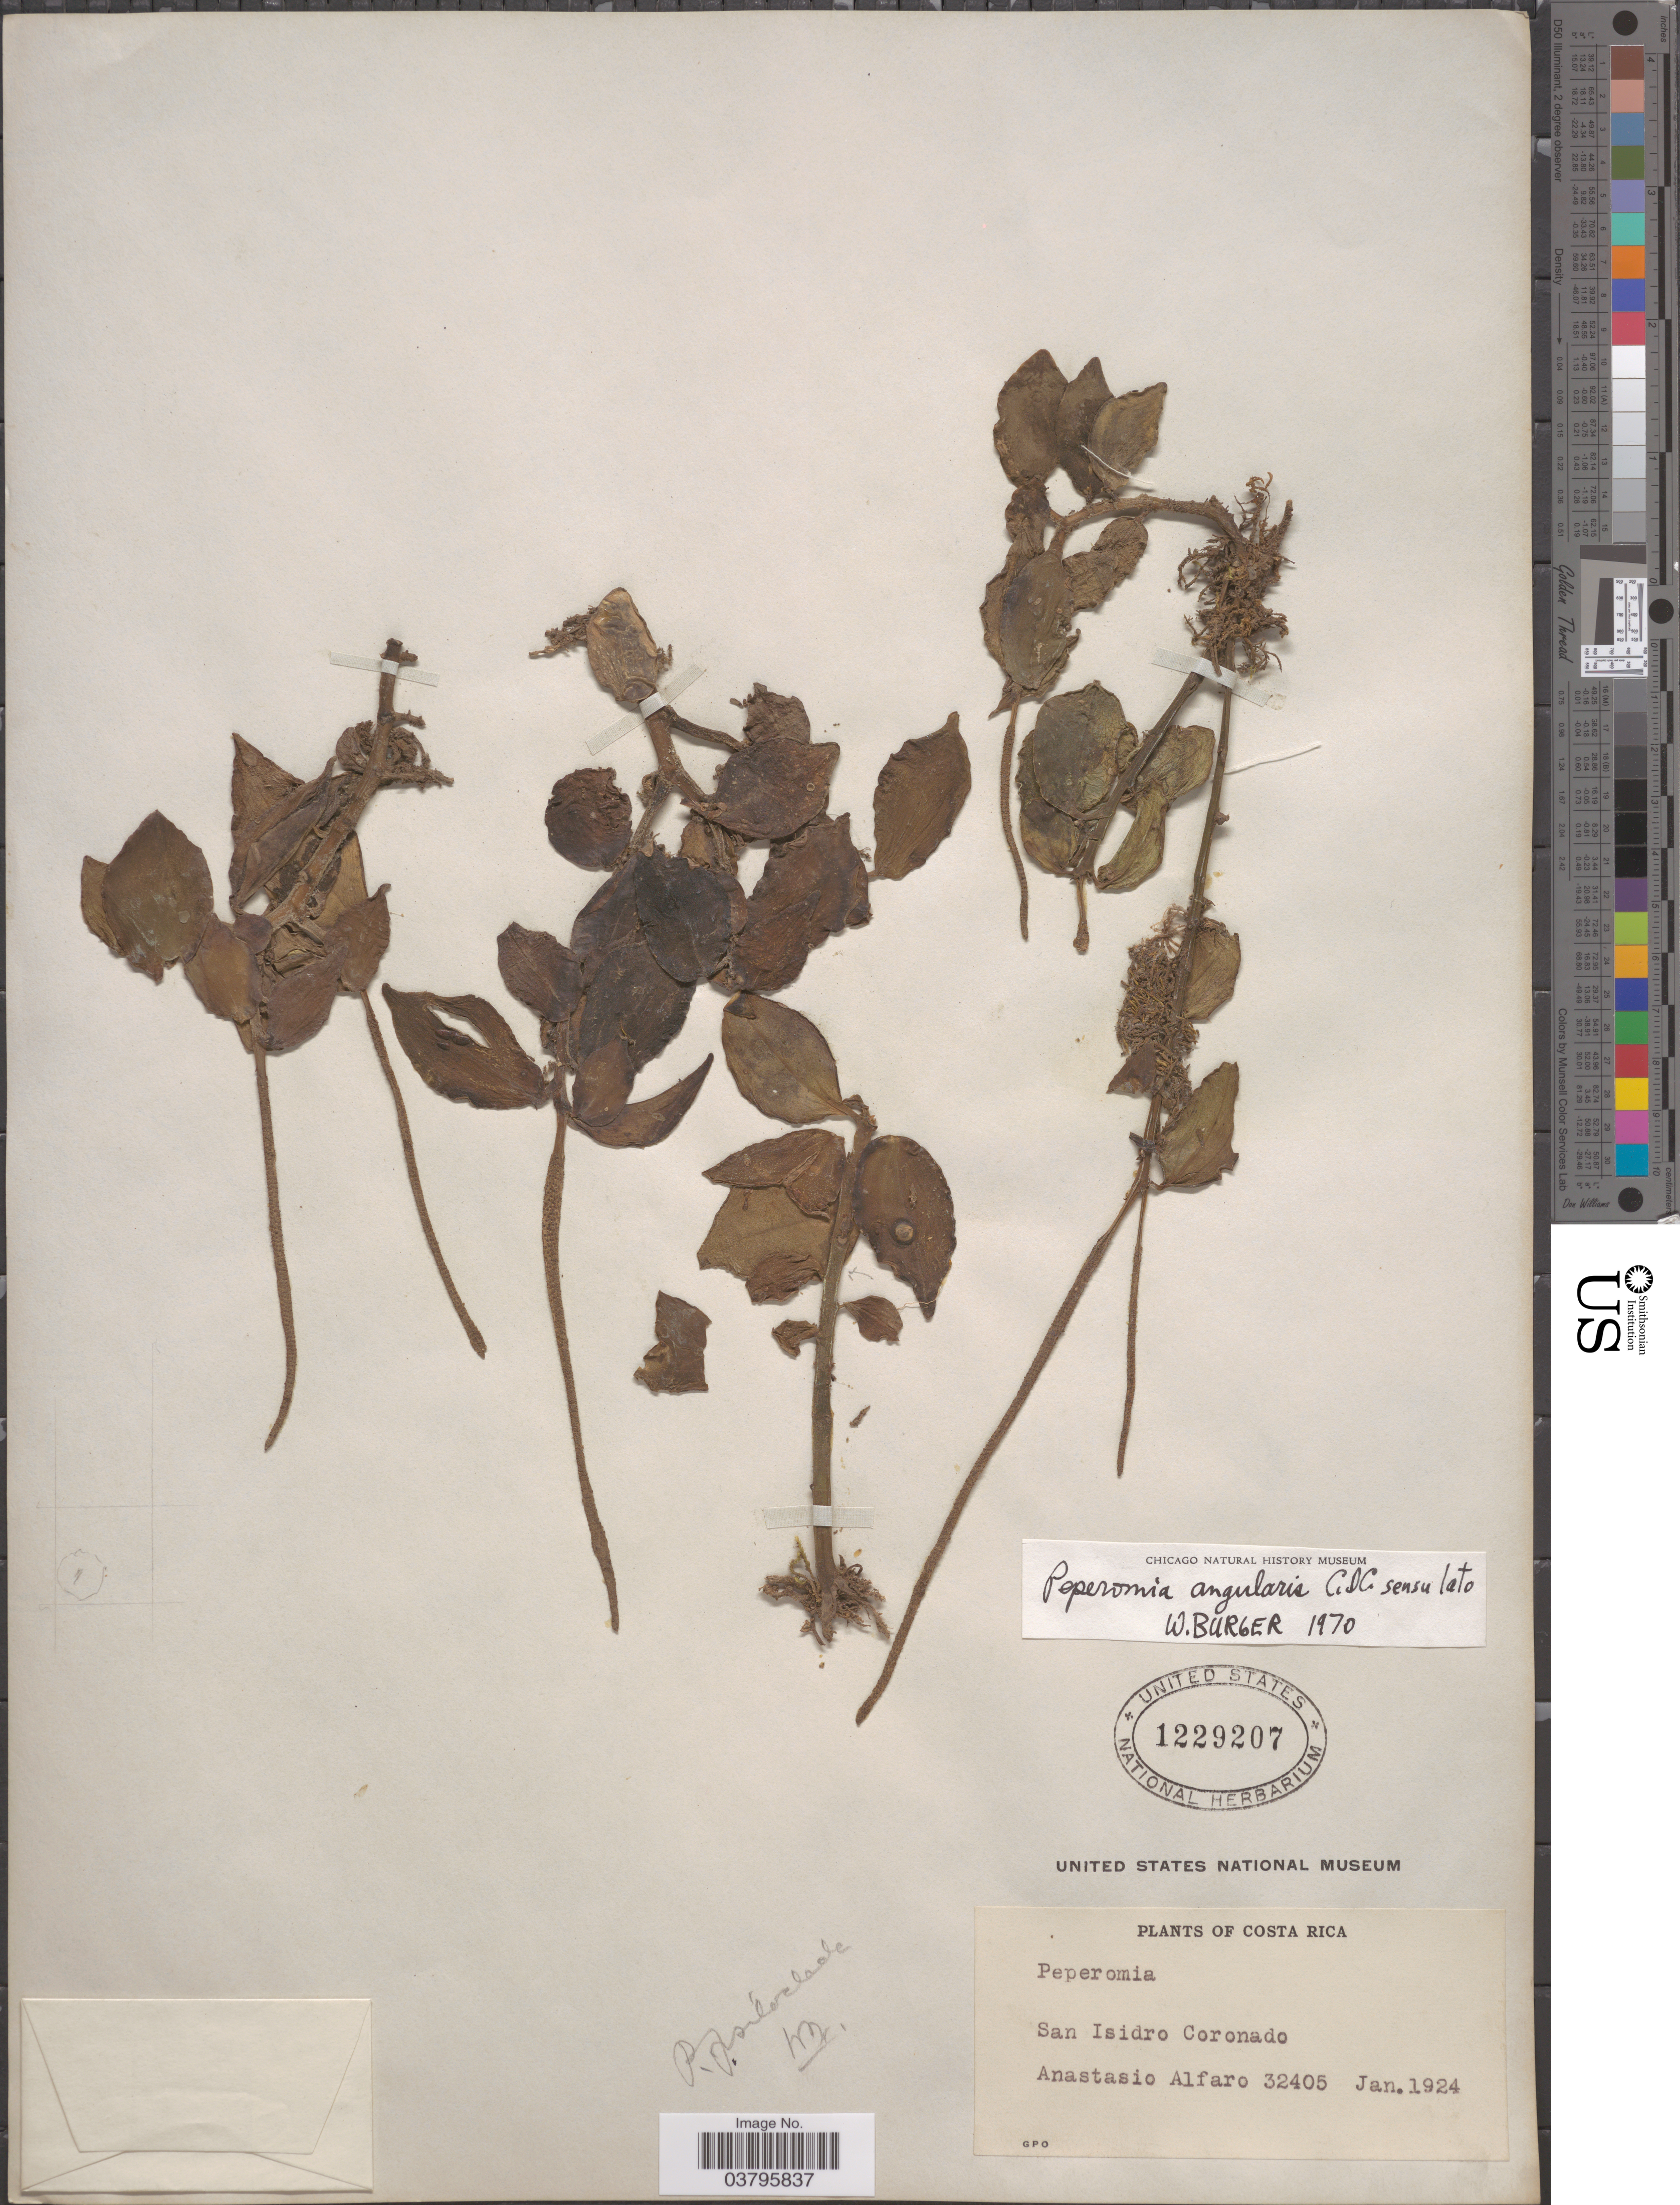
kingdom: Plantae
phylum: Tracheophyta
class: Magnoliopsida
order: Piperales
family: Piperaceae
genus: Peperomia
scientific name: Peperomia san-joseana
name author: C. DC.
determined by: Jiménez, José Estaban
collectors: A. Alfaro Gonzalez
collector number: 32405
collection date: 1924-01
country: Costa Rica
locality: San Isidro Coronado.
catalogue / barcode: US 1229207